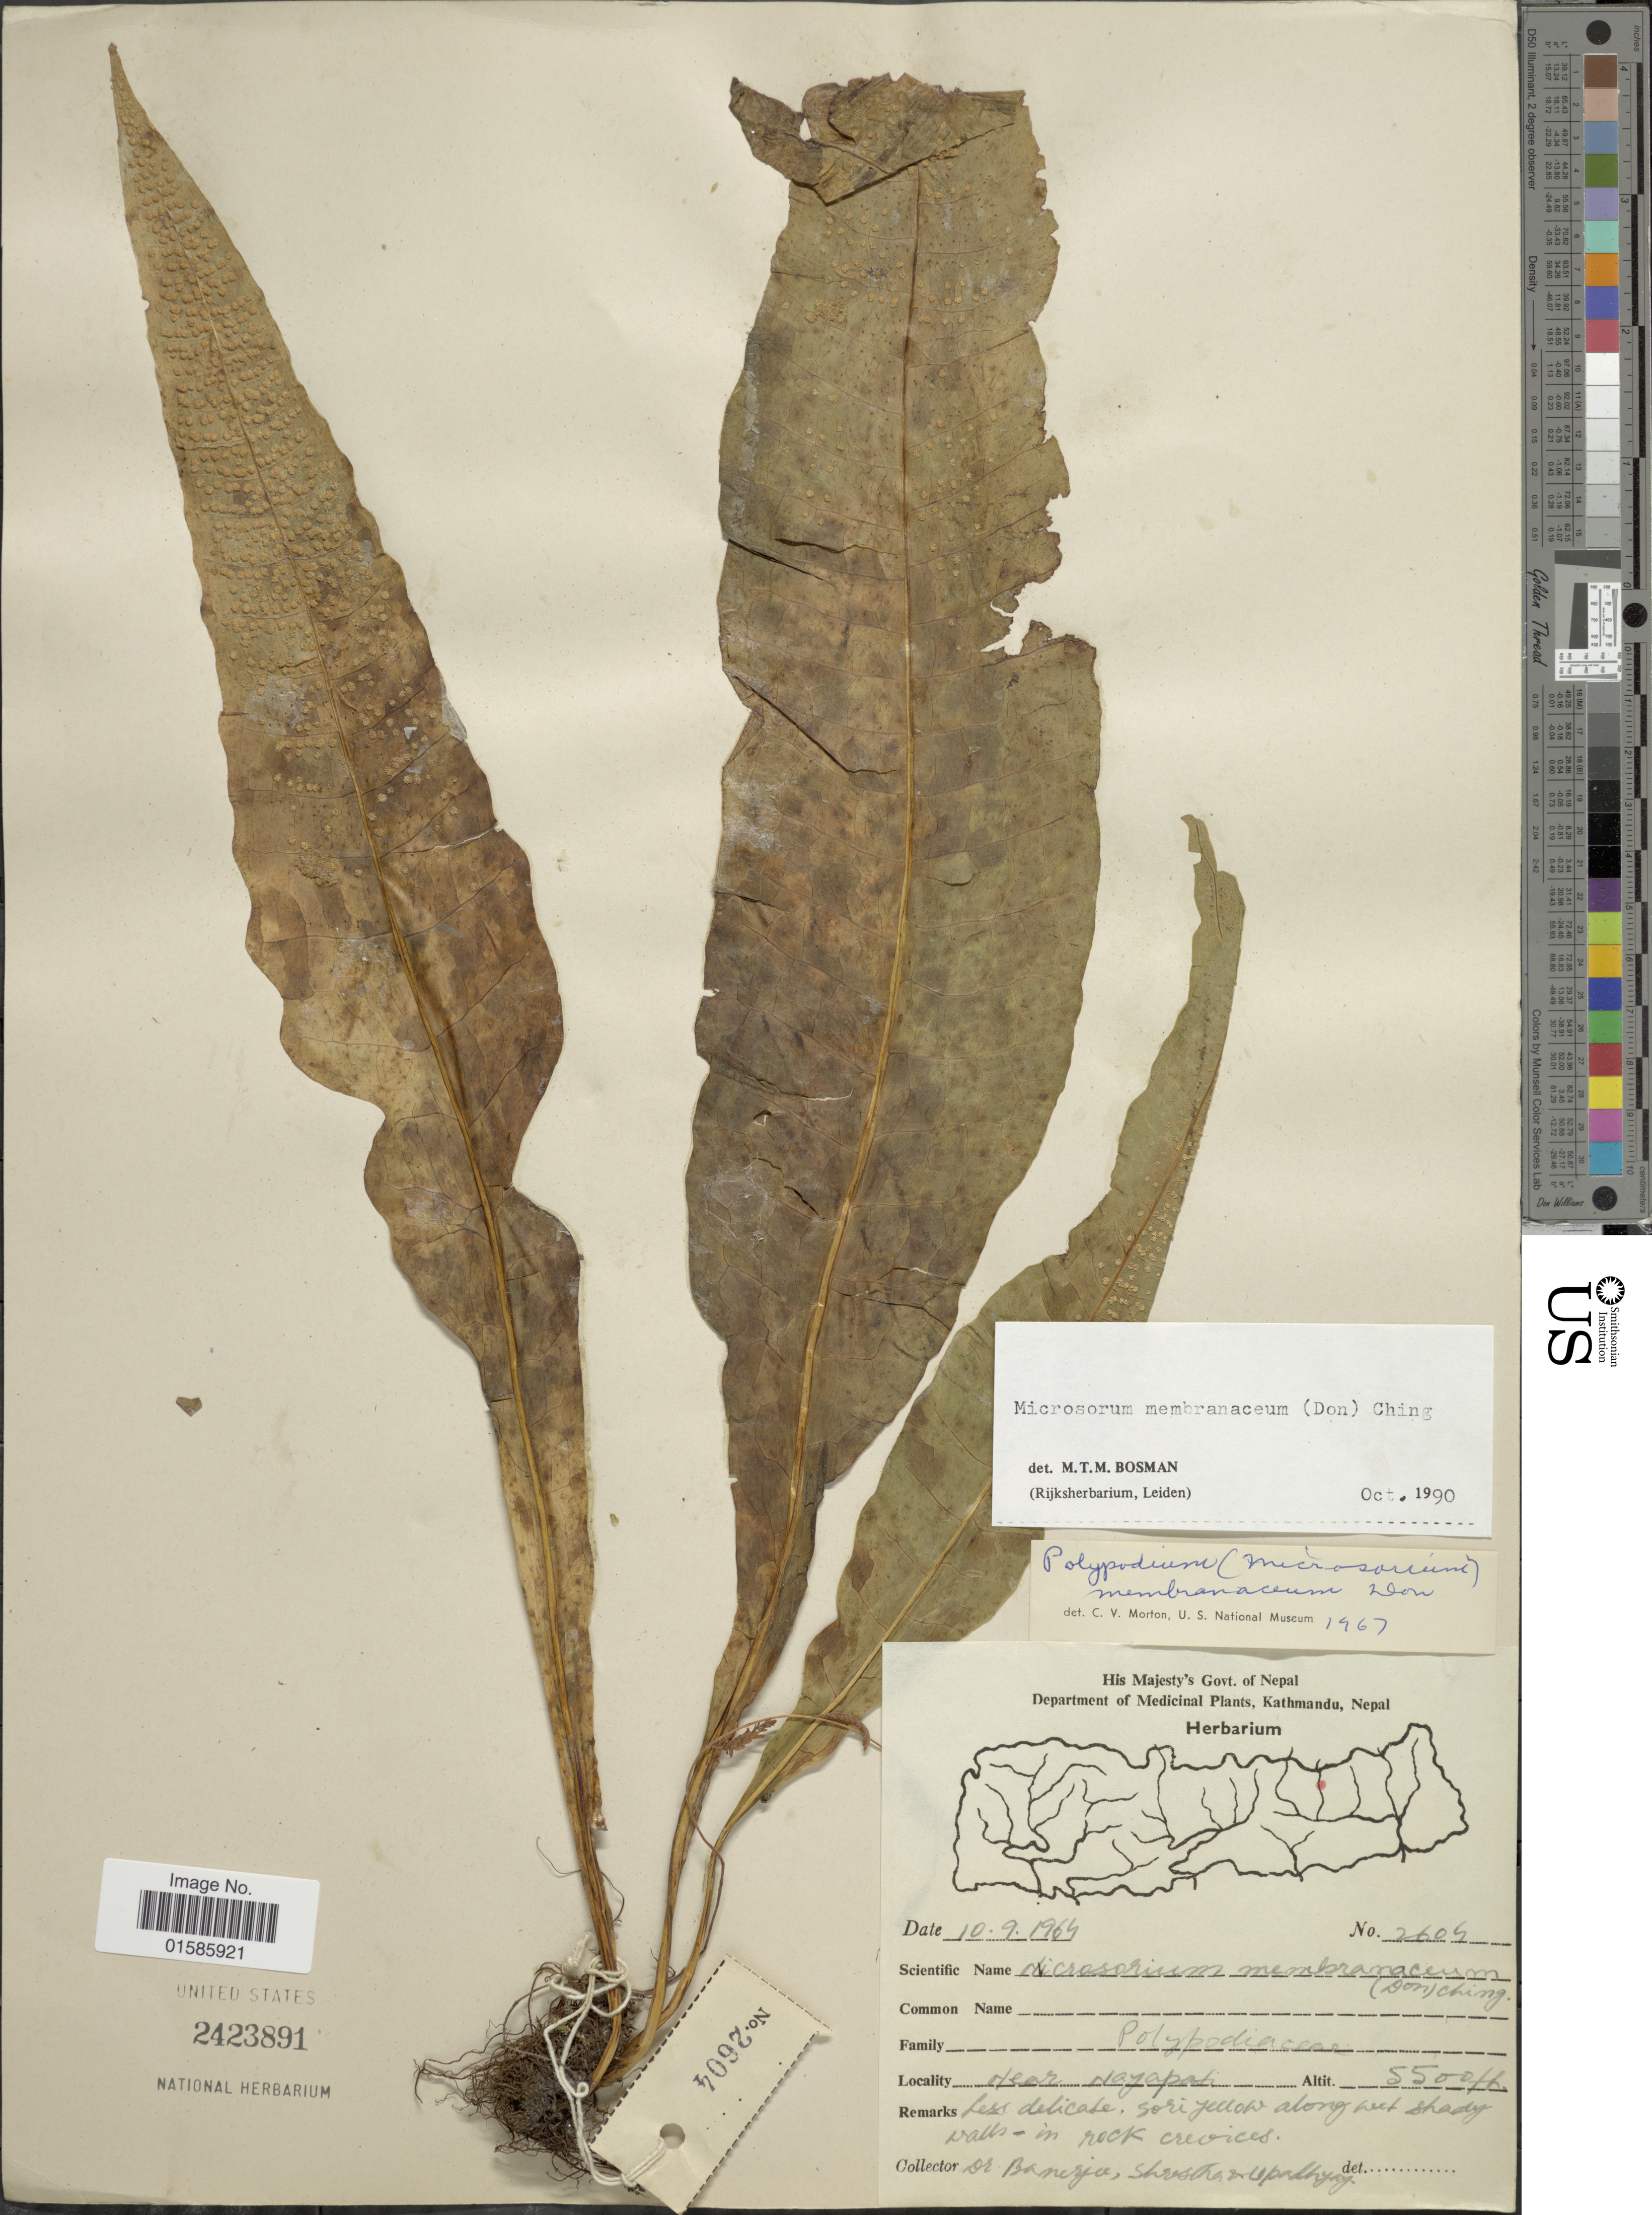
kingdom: Plantae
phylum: Tracheophyta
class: Polypodiopsida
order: Polypodiales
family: Polypodiaceae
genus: Microsorum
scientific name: Microsorum membranaceum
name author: (D. Don) Ching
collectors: -. Banerjee, -. Shrestha & Upadhyay, --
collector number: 2609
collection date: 1964-09-10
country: Nepal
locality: Near Nayapati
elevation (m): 1676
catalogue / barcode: US 2423891